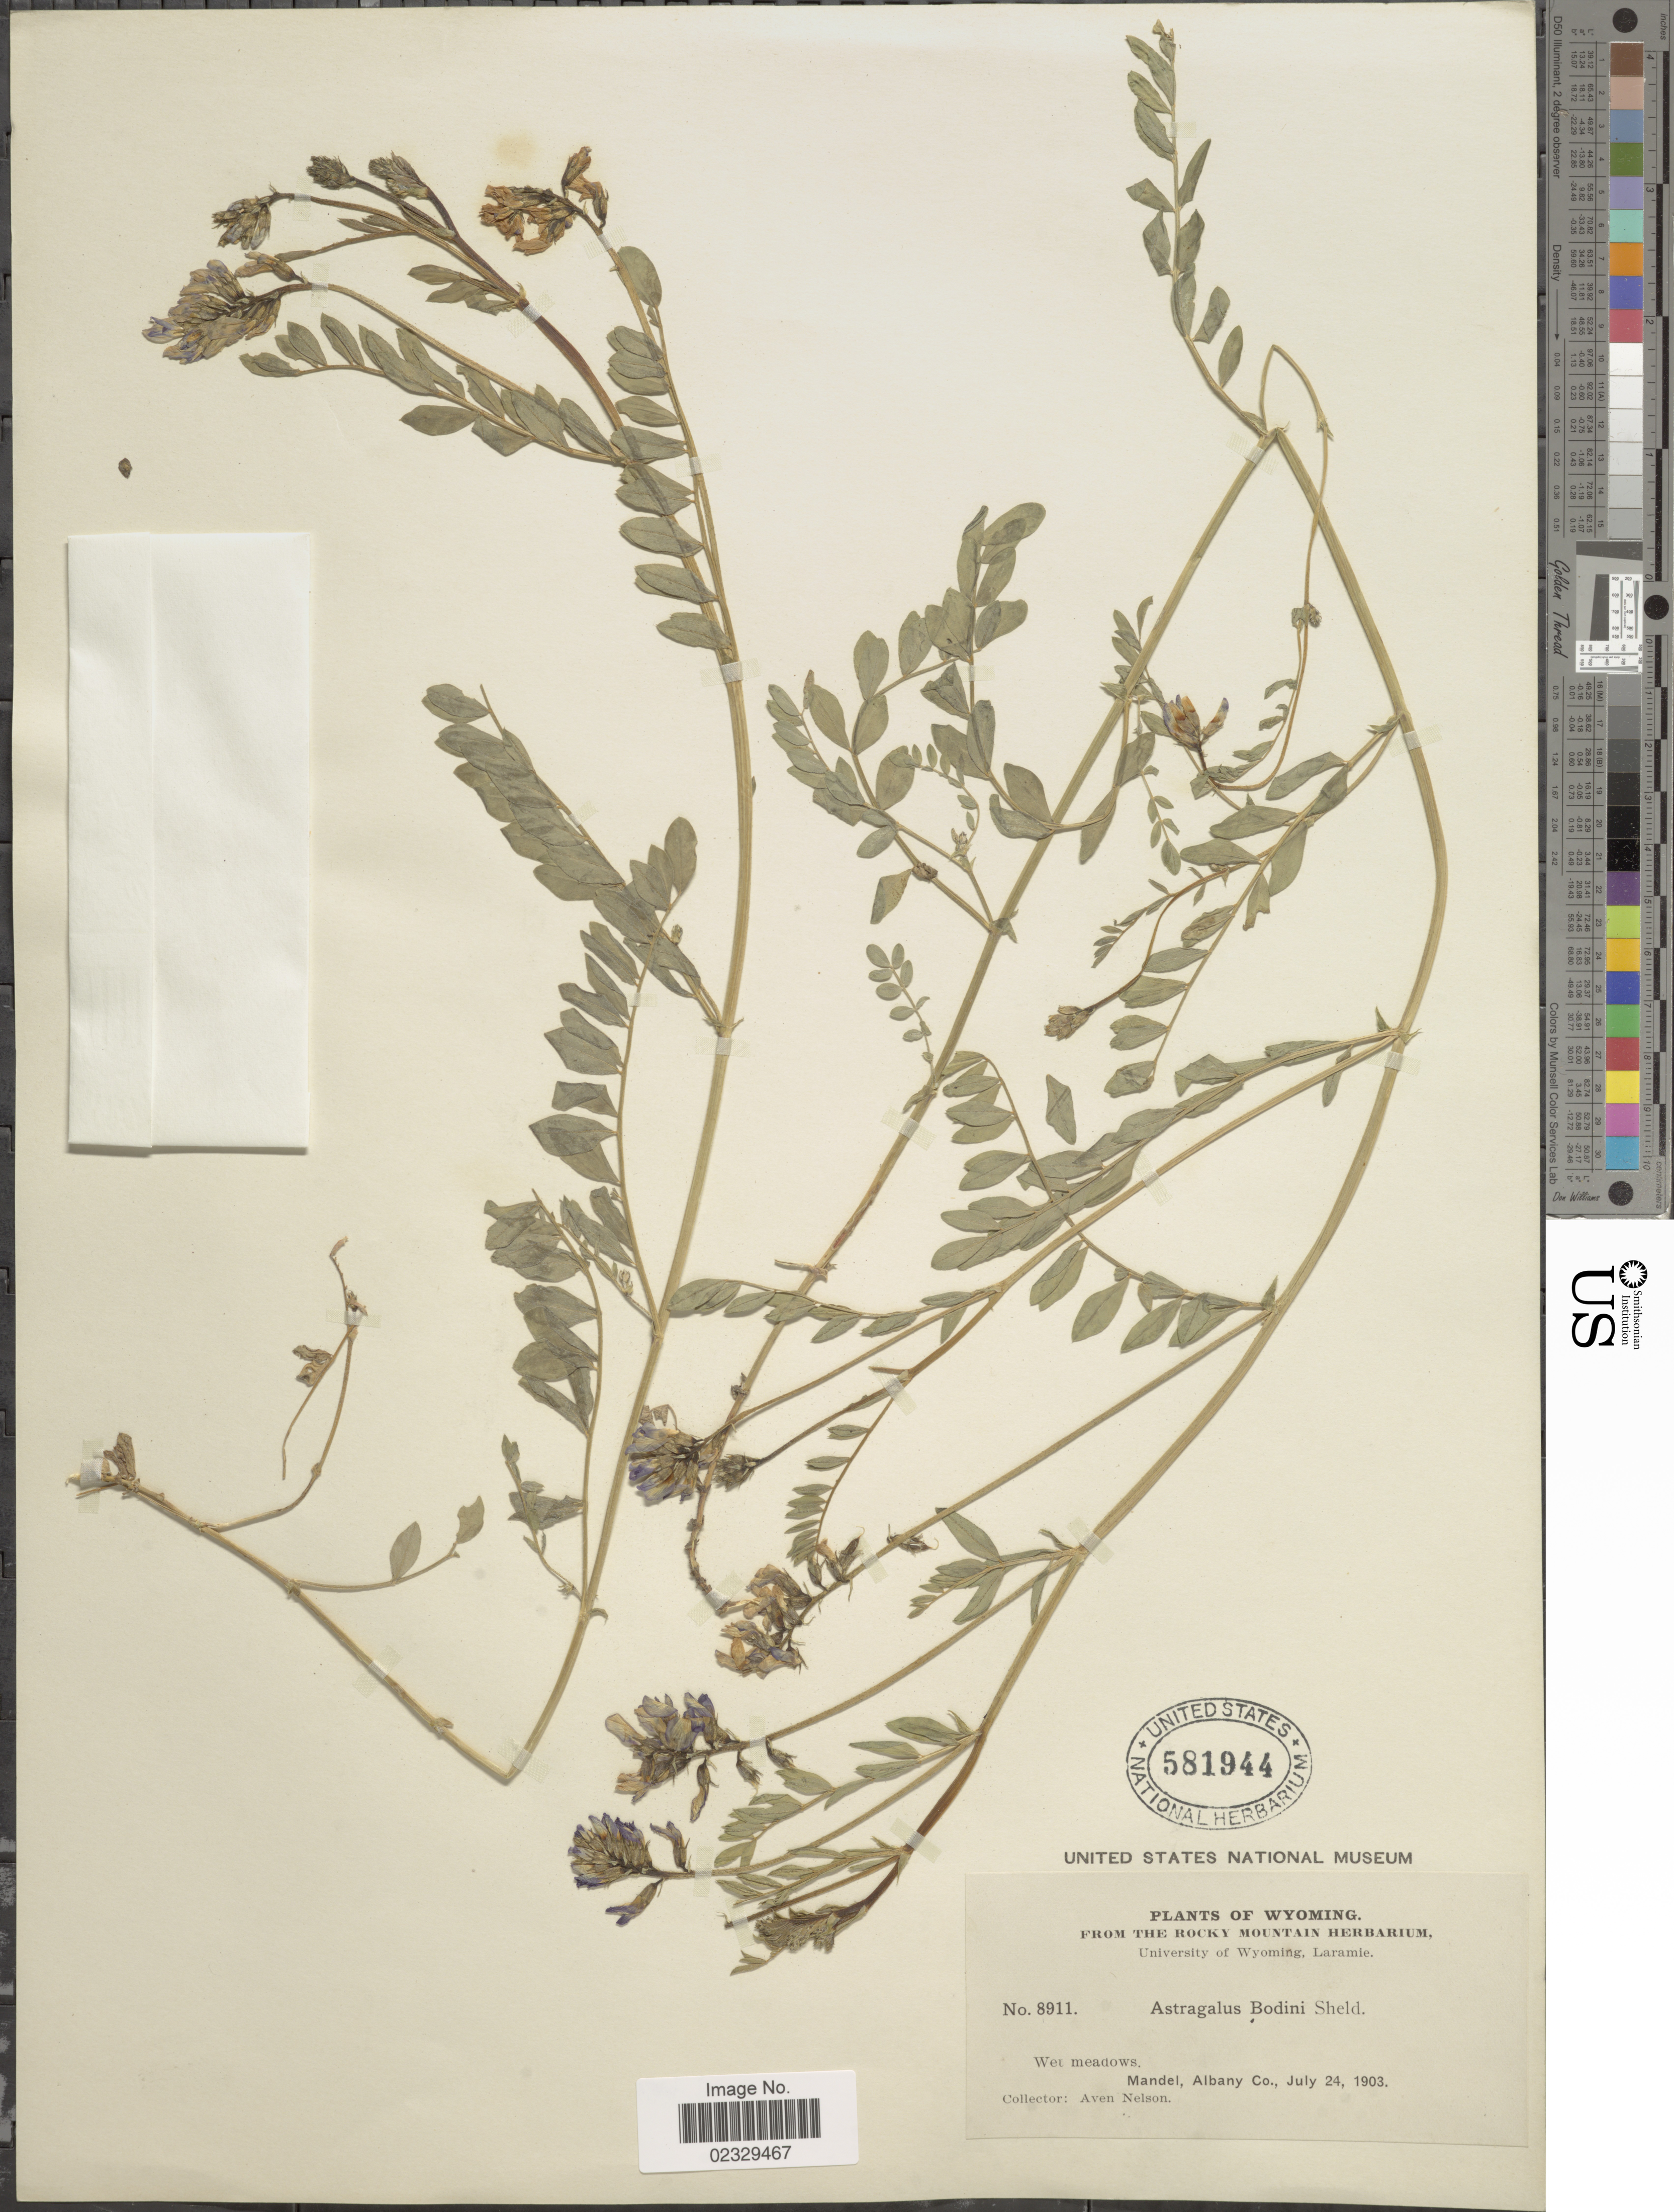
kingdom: Plantae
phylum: Tracheophyta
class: Magnoliopsida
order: Fabales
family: Fabaceae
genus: Astragalus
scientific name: Astragalus bodinii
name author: E. Sheld.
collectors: A. Nelson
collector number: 8911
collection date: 1903-07-24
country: United States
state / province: Wyoming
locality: Mandel, Albany Co.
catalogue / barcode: US 581944